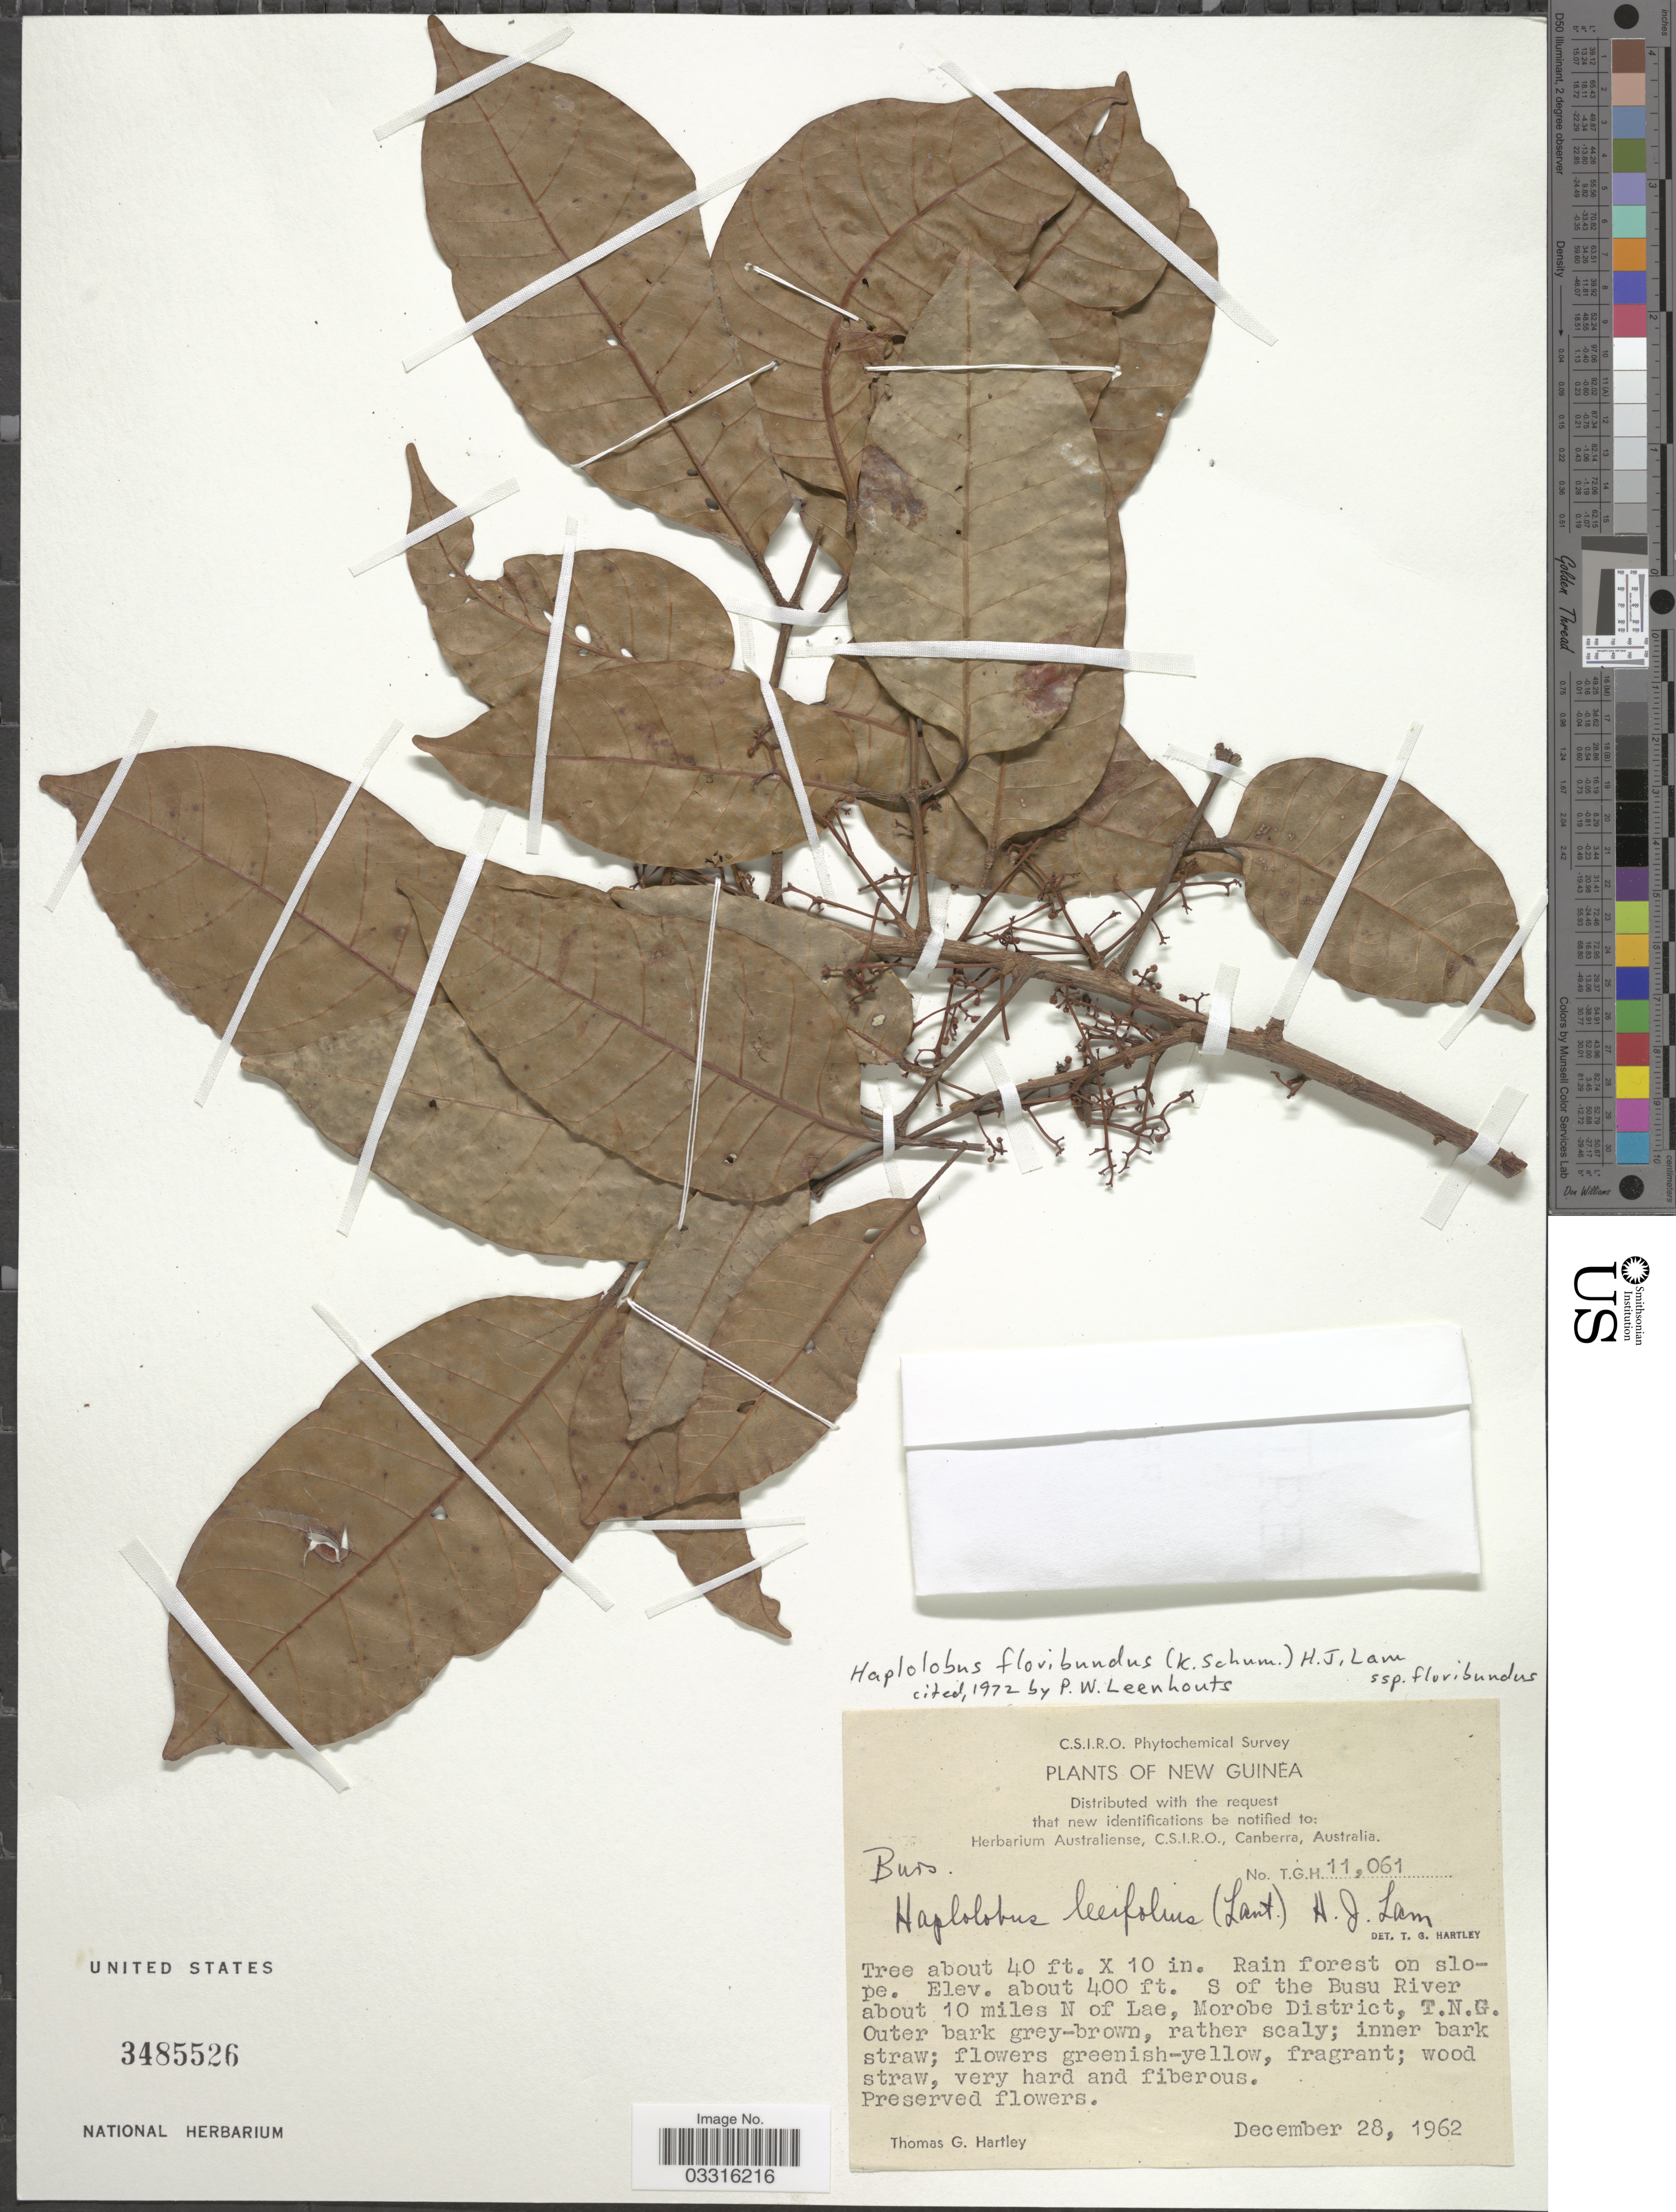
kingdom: Plantae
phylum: Tracheophyta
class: Magnoliopsida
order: Sapindales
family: Burseraceae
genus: Haplolobus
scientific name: Haplolobus floribundus subsp. floribundus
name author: (K. Schum.) H.J. Lam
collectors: T. G. Hartley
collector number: TGH11061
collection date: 1962-12-28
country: Papua New Guinea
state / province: Morobe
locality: New Guinea, S of the Busu River about 10 miles N of Lae, Morobe District, T.N.G.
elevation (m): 122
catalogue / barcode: US 3485526